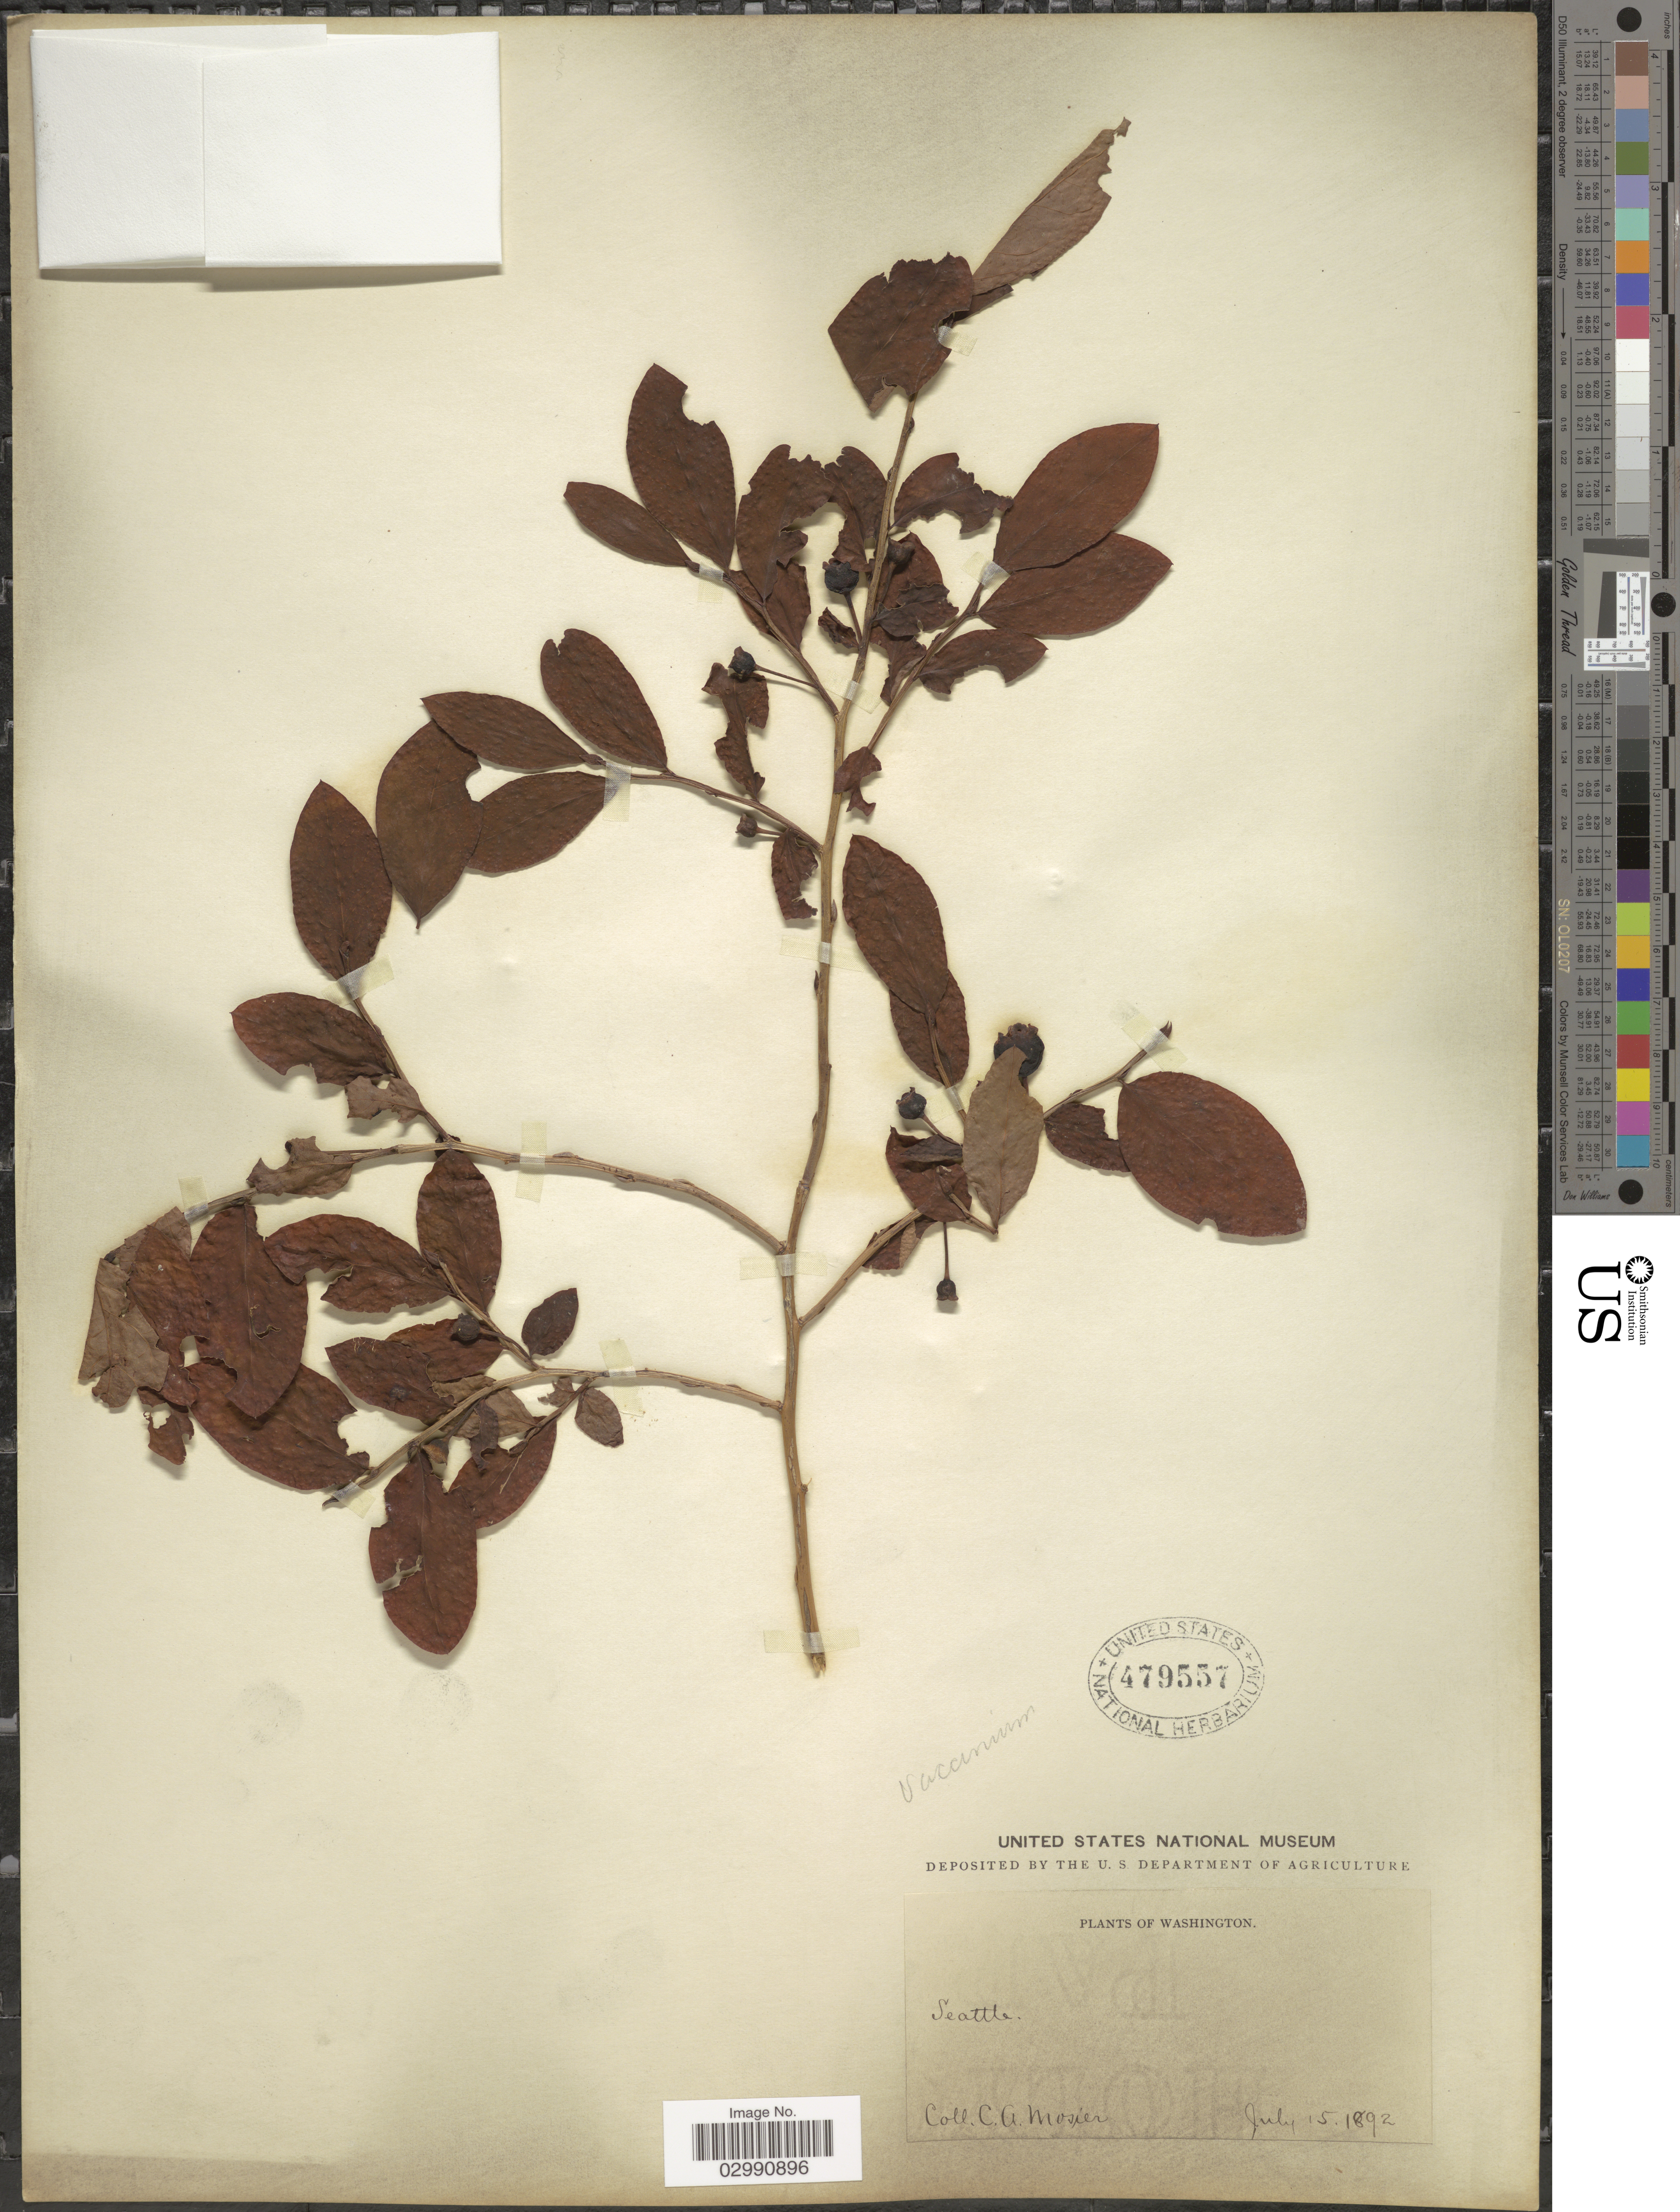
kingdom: Plantae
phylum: Tracheophyta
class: Magnoliopsida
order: Ericales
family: Ericaceae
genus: Vaccinium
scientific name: Vaccinium sp.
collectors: C. A. Mosier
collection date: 1892-07-15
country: United States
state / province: Washington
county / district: King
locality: Seattle.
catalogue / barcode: US 479557